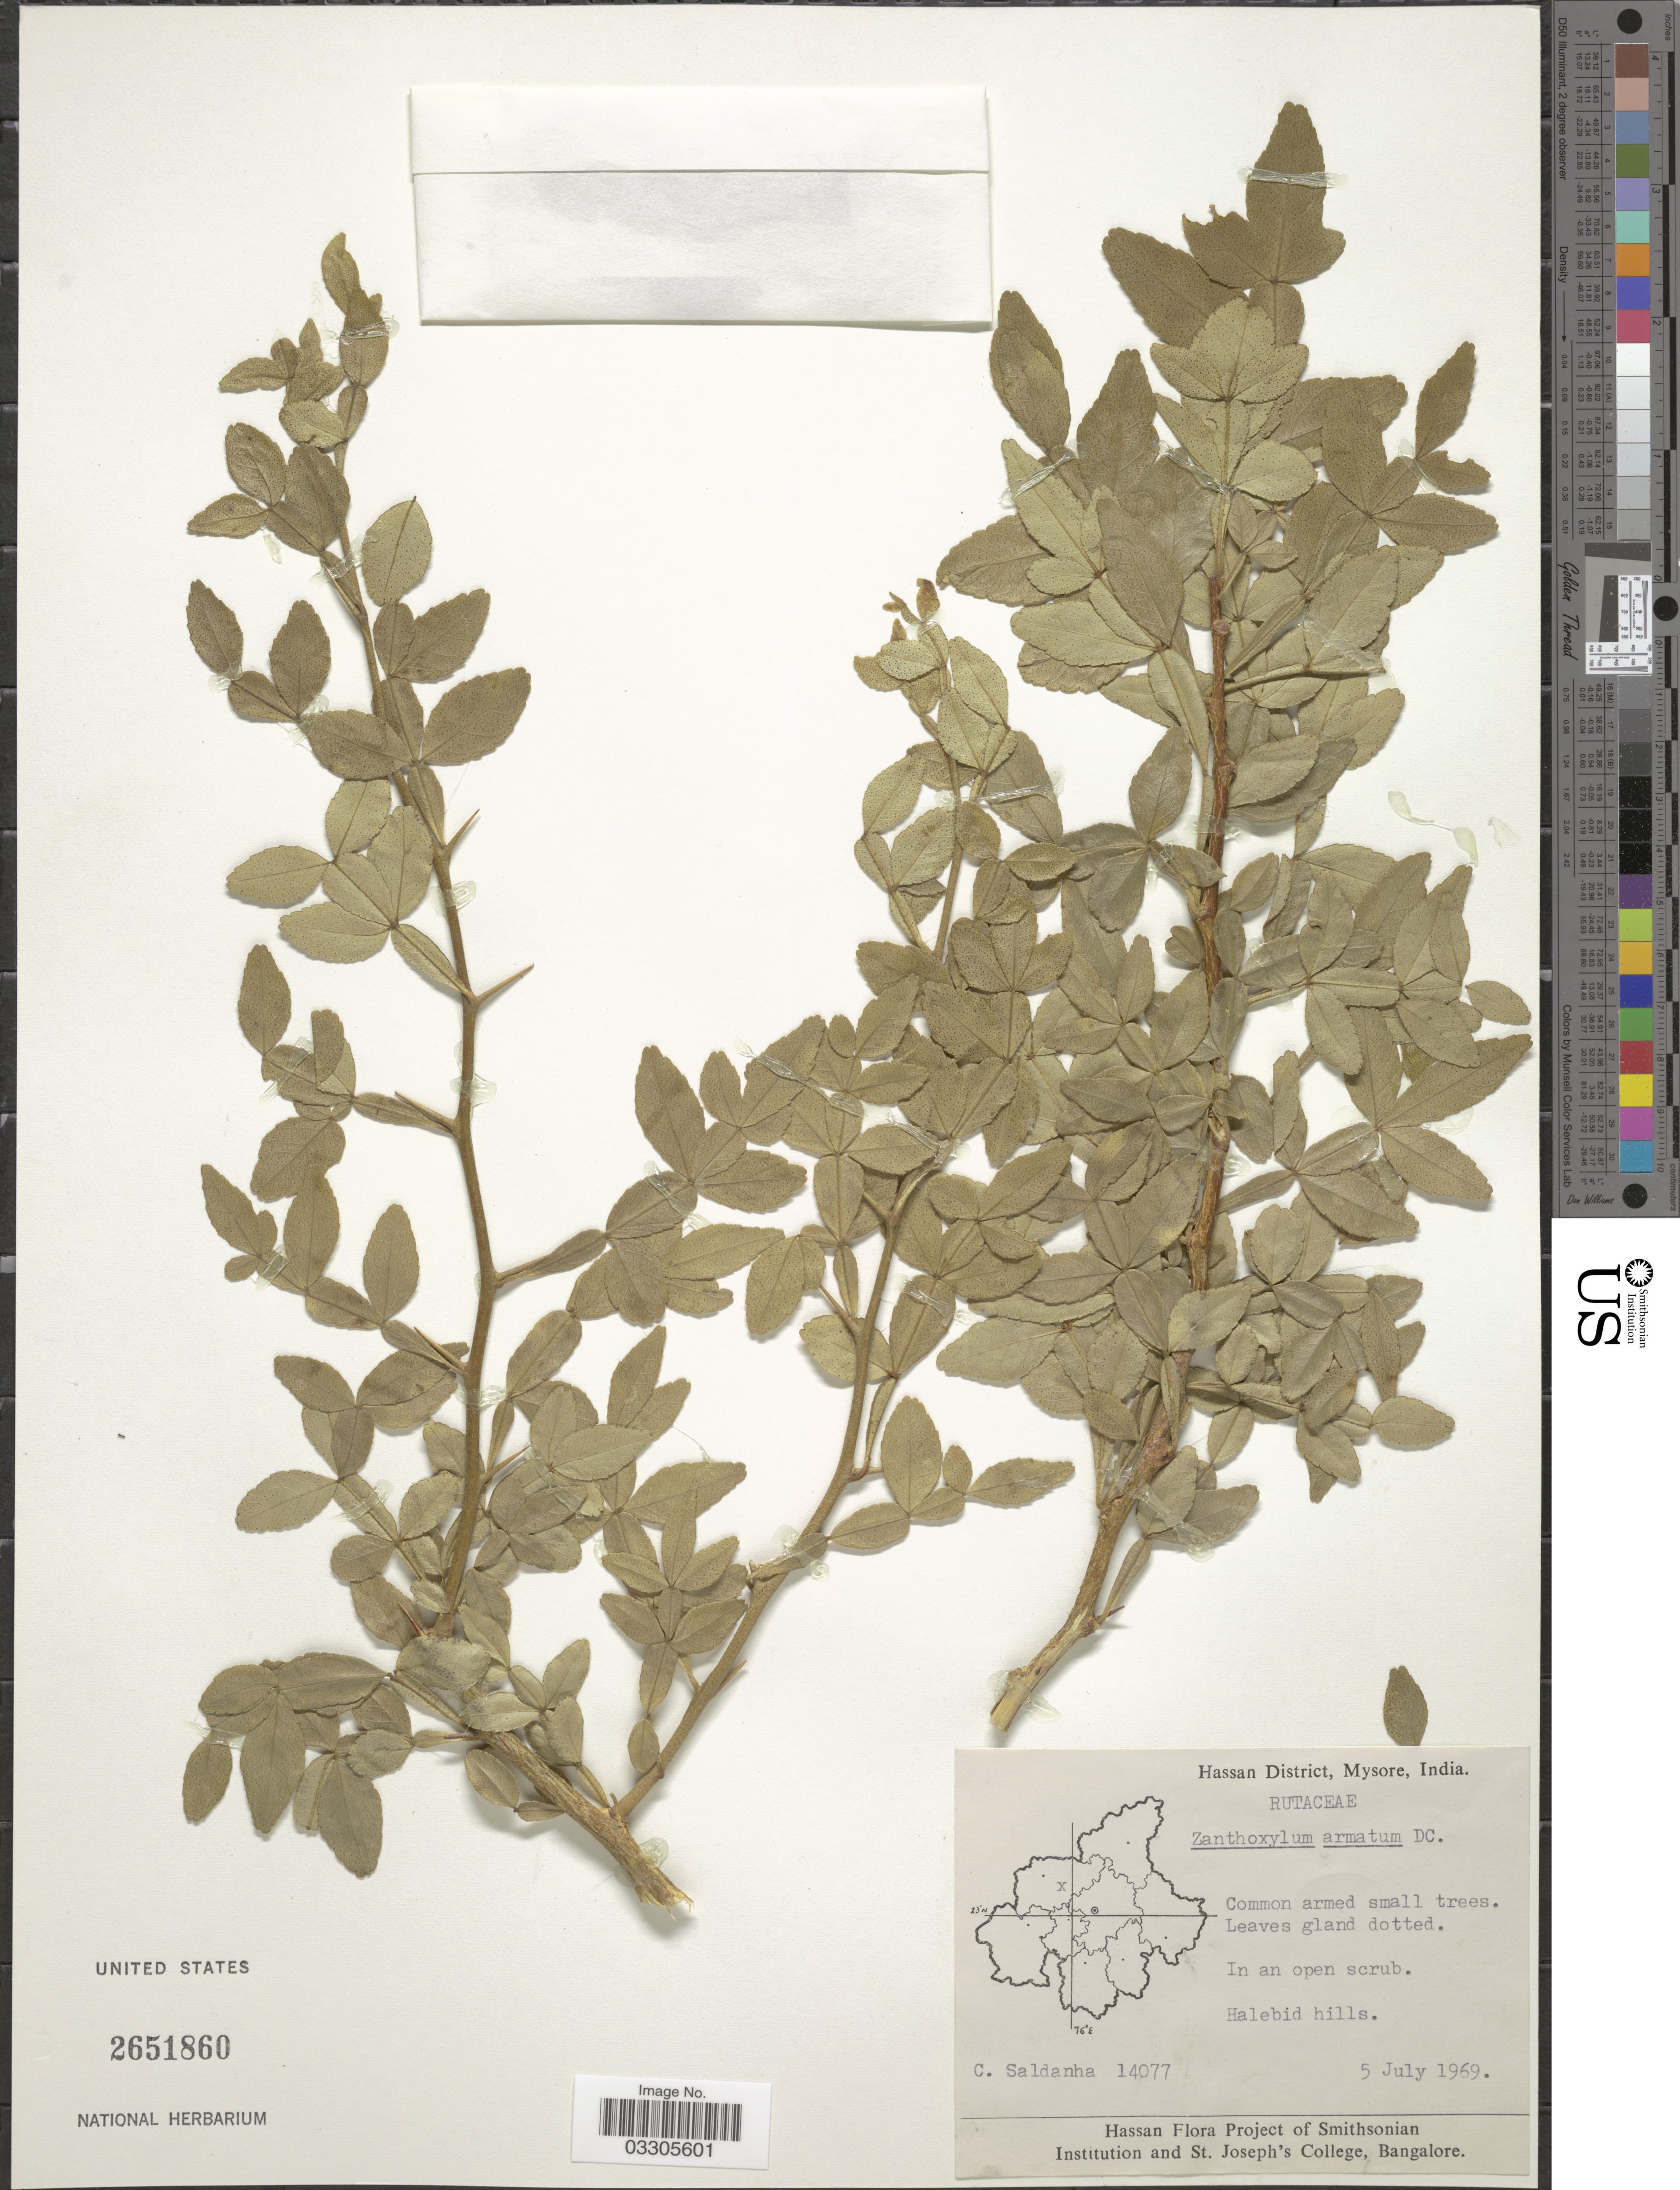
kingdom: Plantae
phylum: Tracheophyta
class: Magnoliopsida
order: Sapindales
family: Rutaceae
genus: Zanthoxylum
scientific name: Zanthoxylum armatum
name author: DC.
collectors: C. Saldanha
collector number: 14077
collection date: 1969-07-05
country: India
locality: Hassan District, Mysore, Halebid hills.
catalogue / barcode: US 2651860